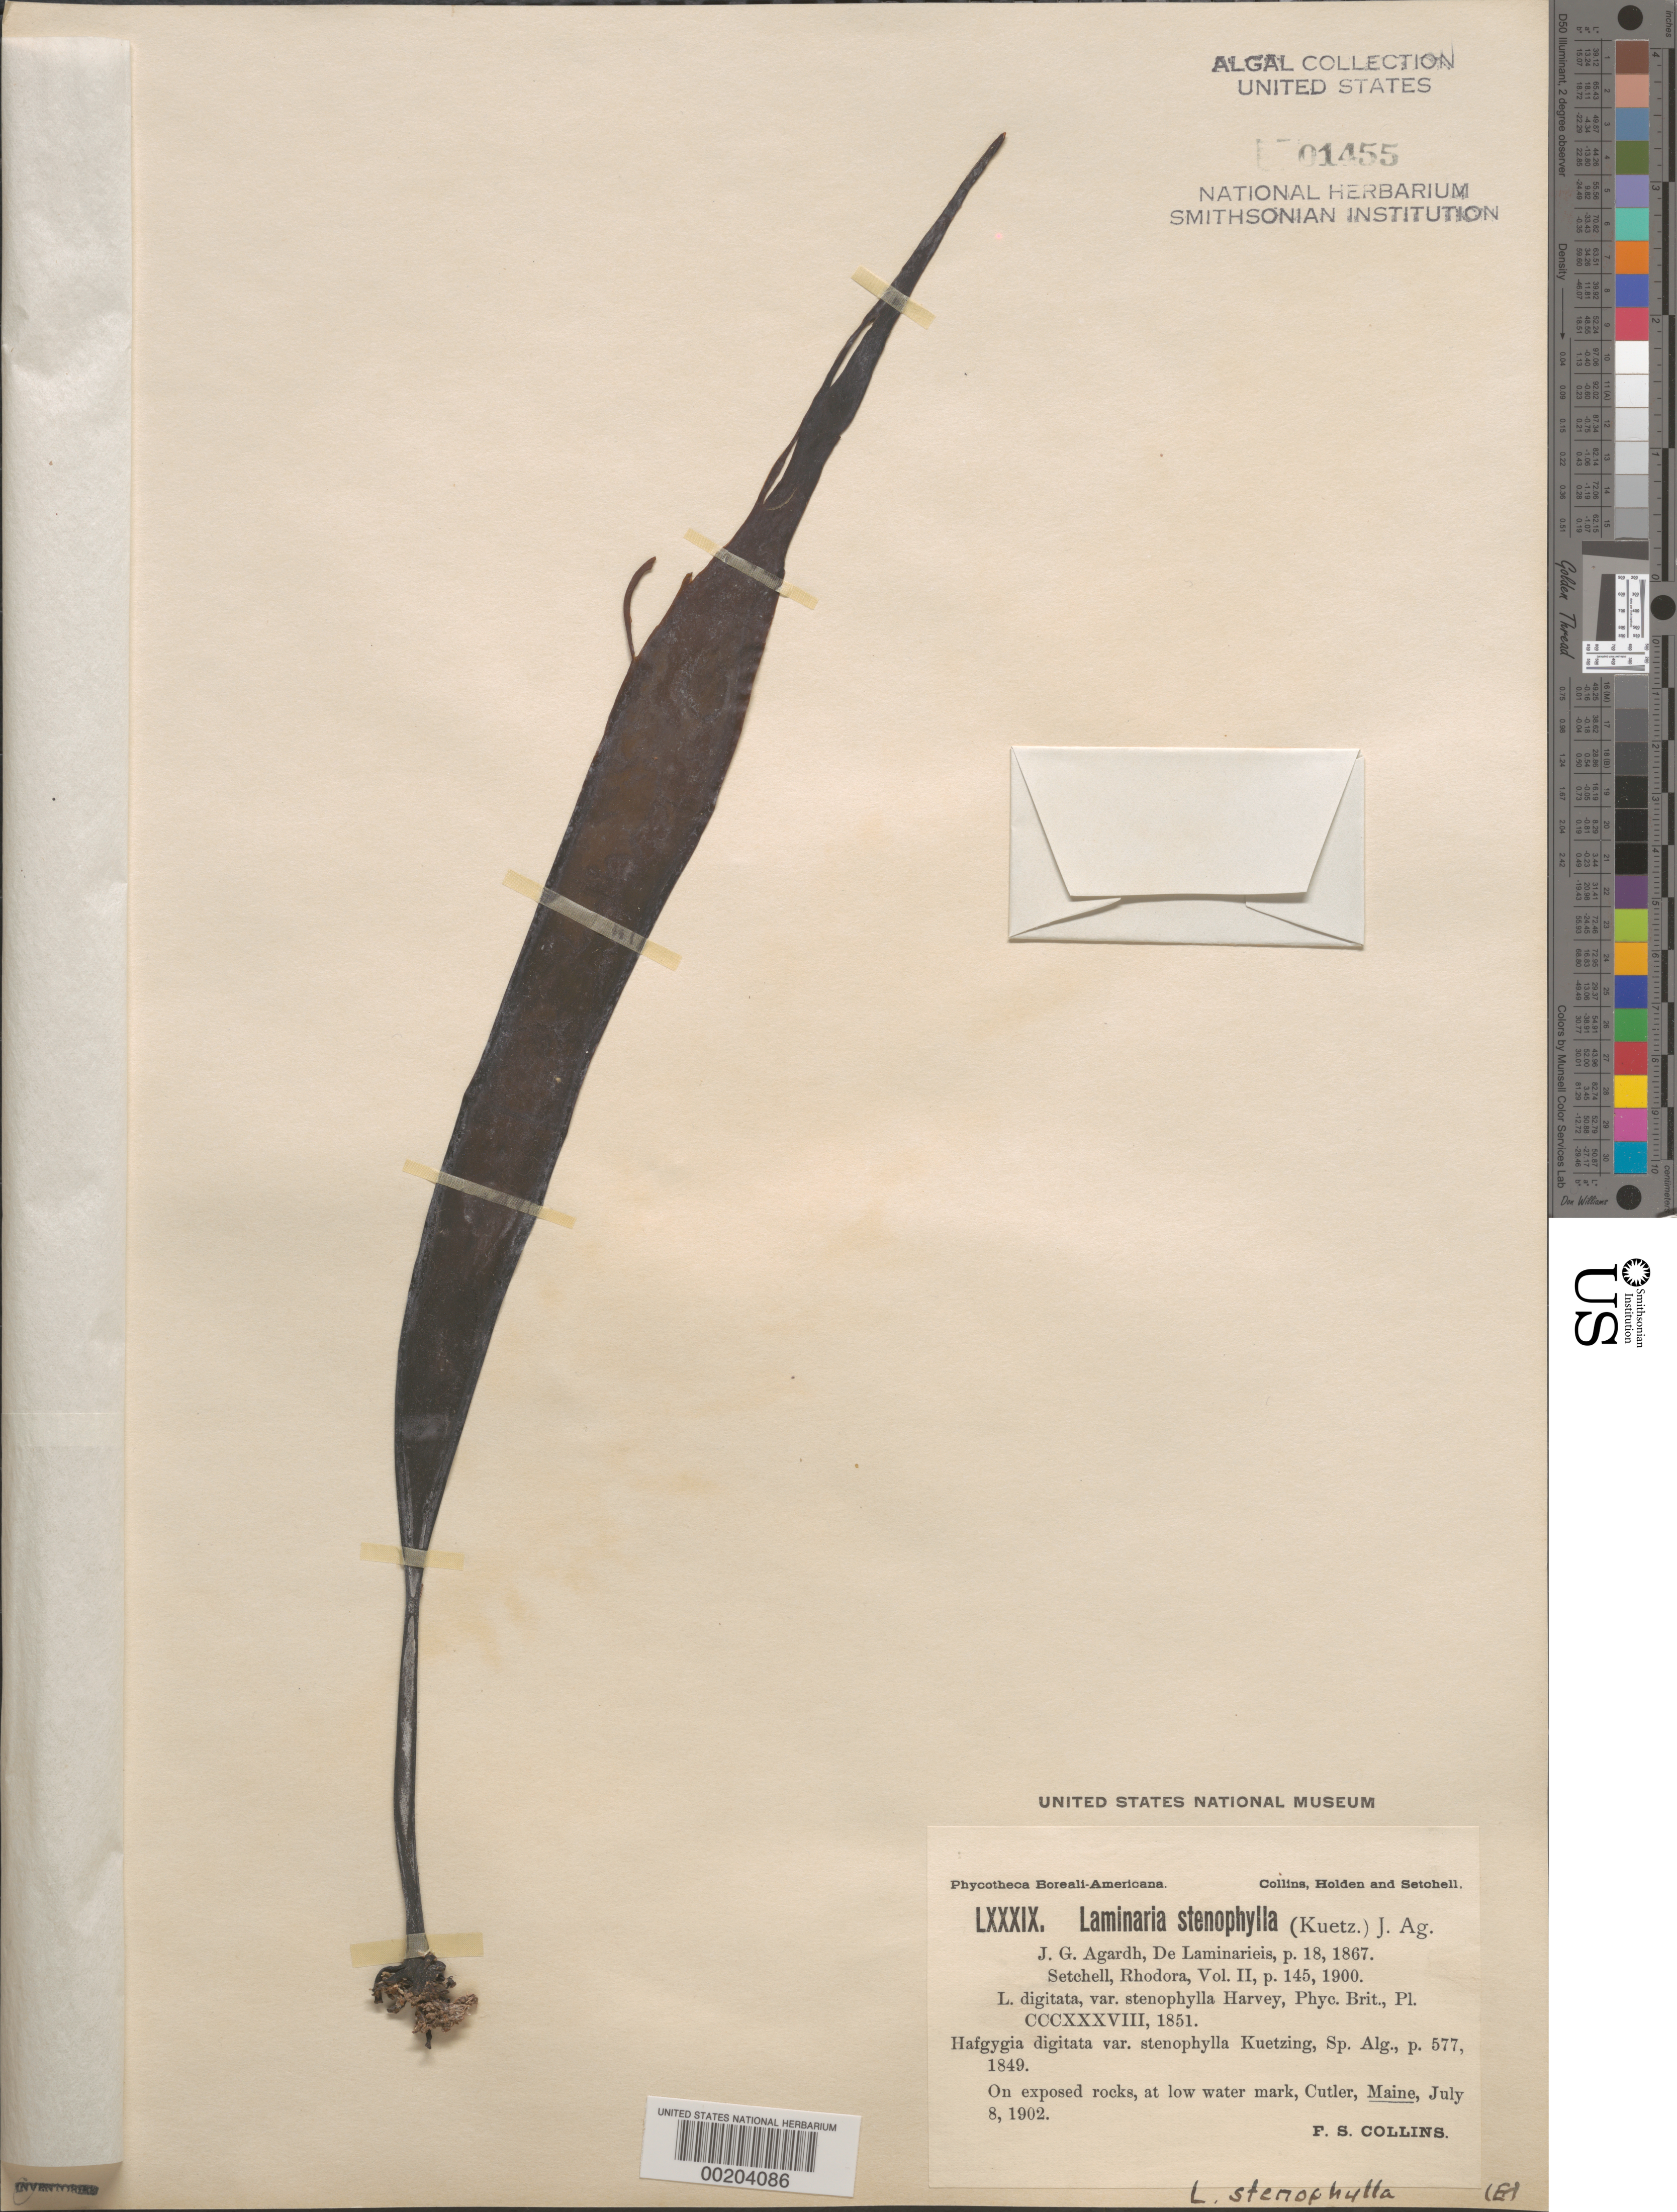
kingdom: Chromista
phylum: Ochrophyta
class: Phaeophyceae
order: Laminariales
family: Laminariaceae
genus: Laminaria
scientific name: Laminaria digitata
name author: (Hudson) J.V.Lamouroux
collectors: F. Collins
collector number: PB-A LXXXIX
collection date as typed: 08 Jul 1902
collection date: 1902-07-08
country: United States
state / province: Maine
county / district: Washington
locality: Cutler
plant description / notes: Collins, Holden & Setchell, Phycotheca Boreali-Americana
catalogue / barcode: US 1455